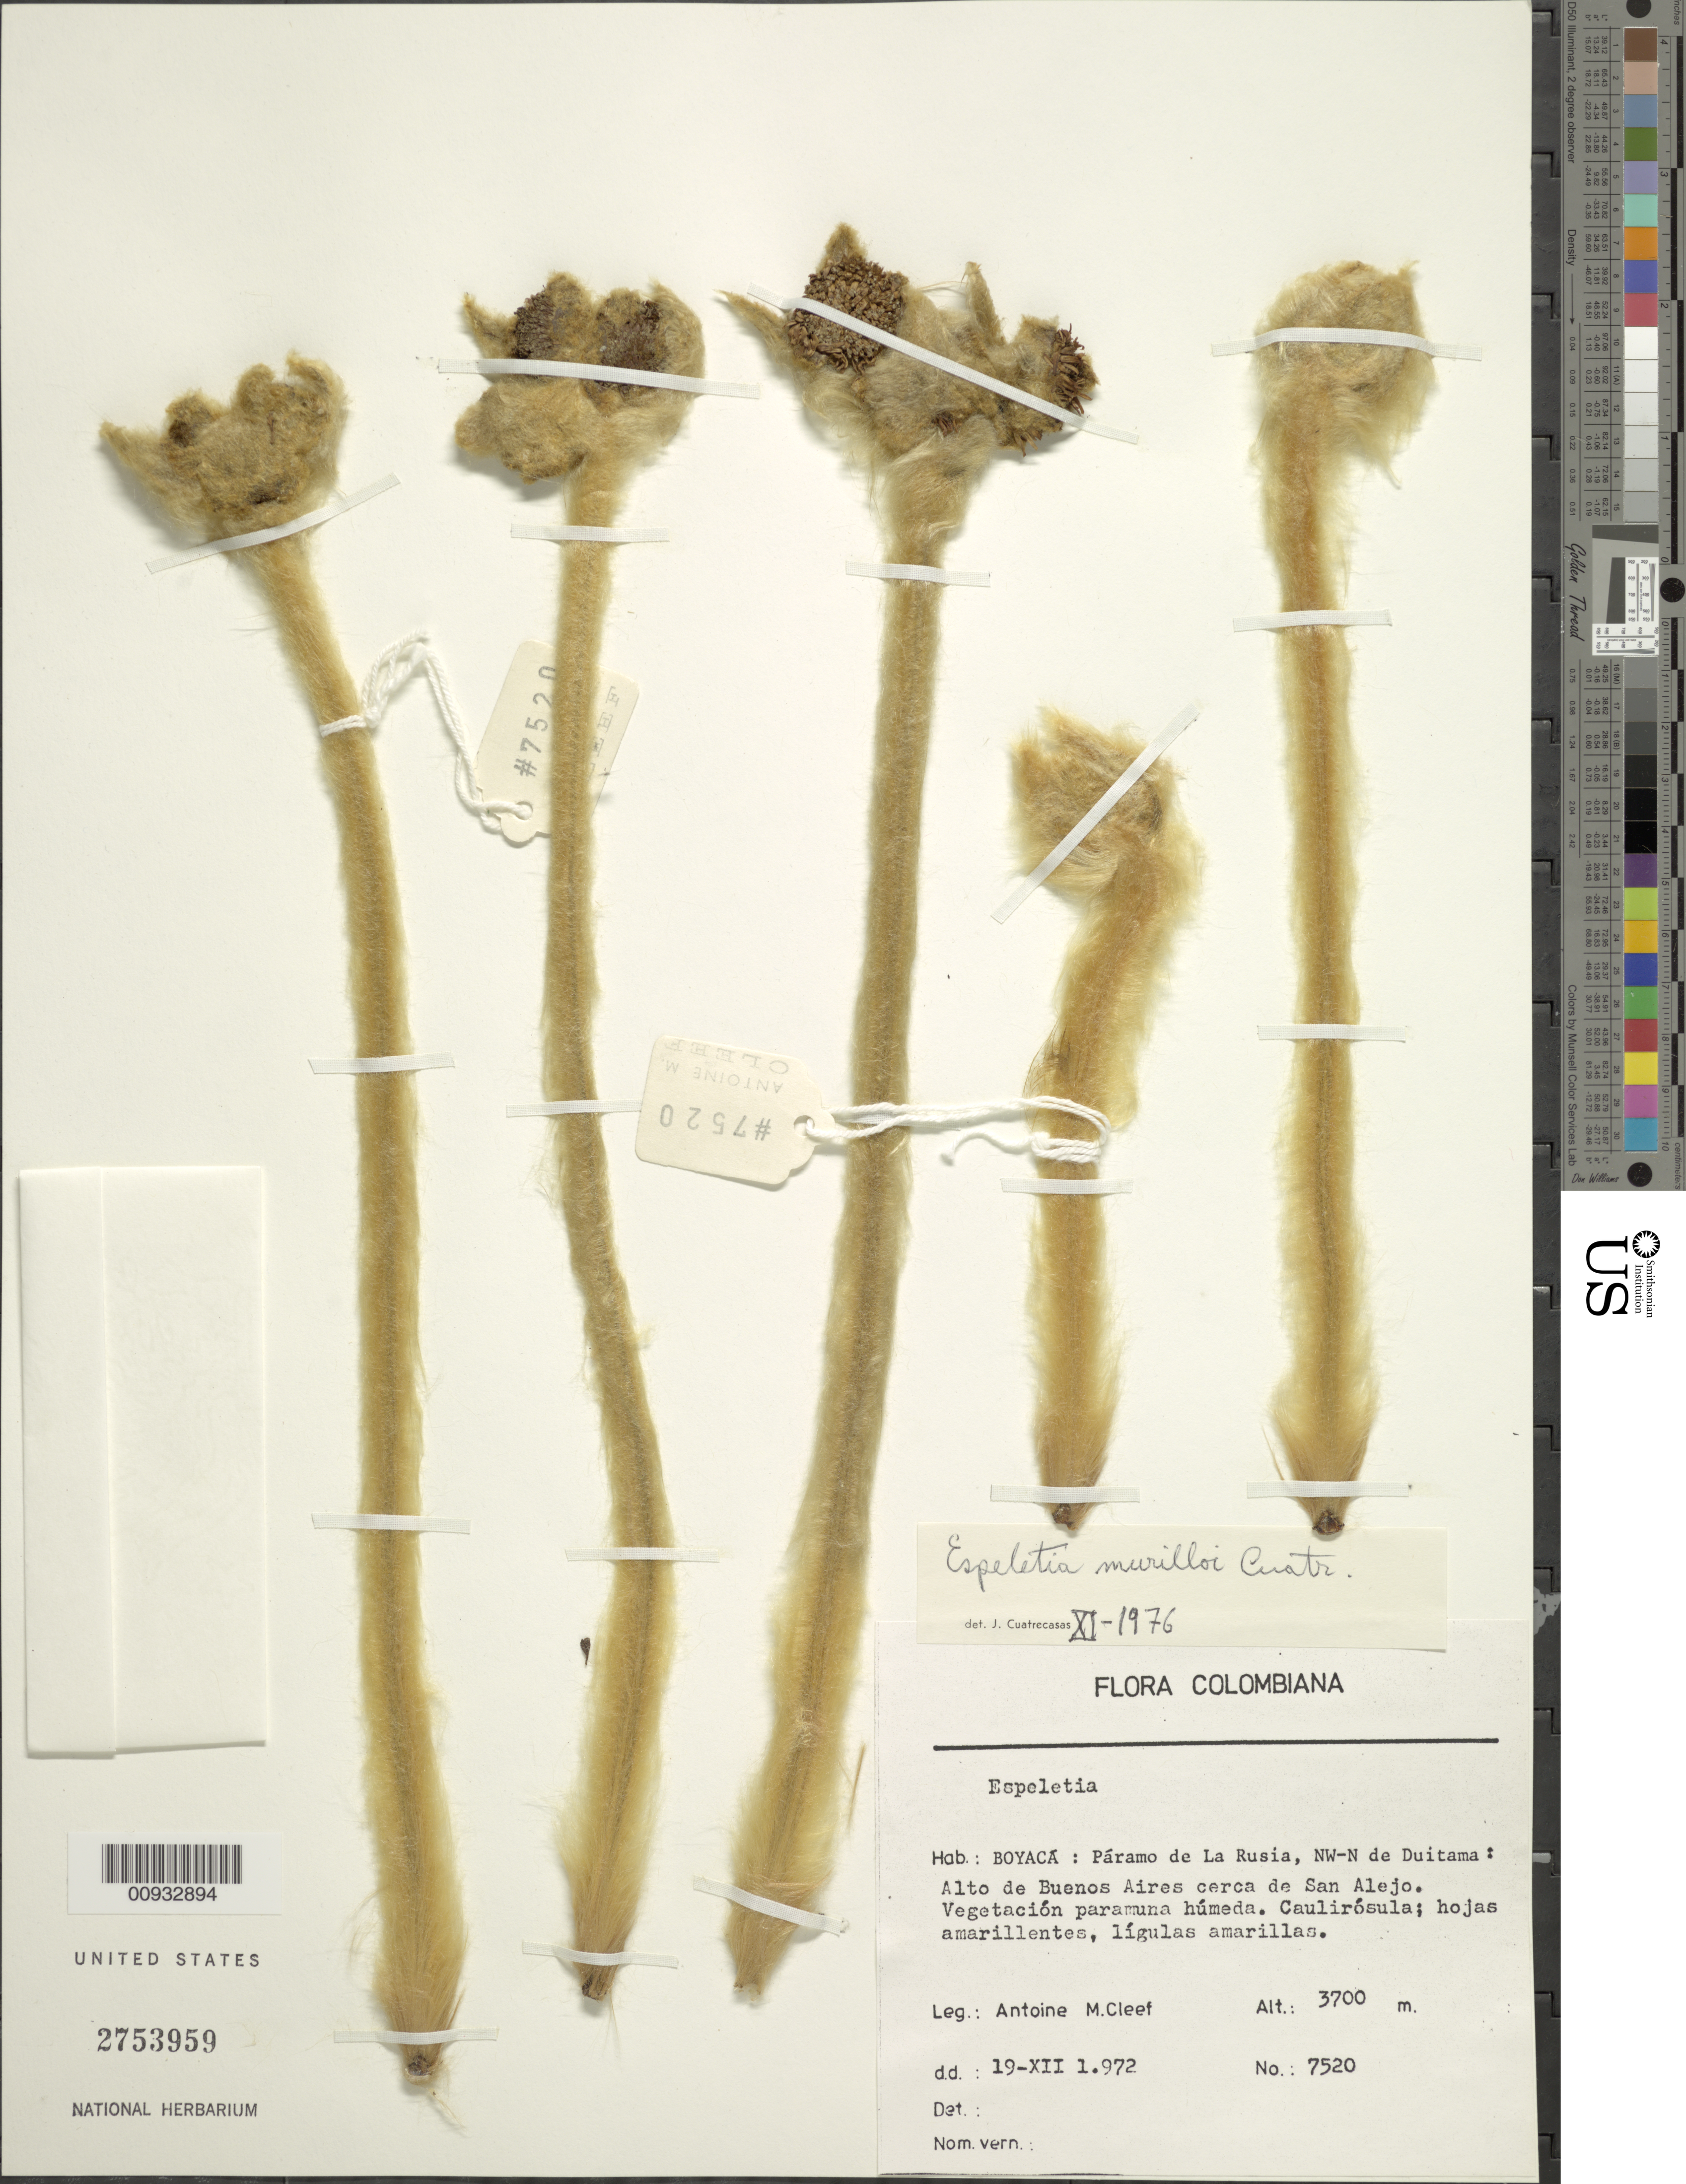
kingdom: Plantae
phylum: Tracheophyta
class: Magnoliopsida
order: Asterales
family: Asteraceae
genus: Espeletia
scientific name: Espeletia murilloi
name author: Cuatrec.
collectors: A. M. Cleef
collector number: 7520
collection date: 1972-12-19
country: Colombia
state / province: Boyacá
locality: Paramo de La Rusia, NW-N de Duitama, Alto de Buenos Aires cerca de San Alejo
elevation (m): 3700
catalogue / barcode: US 2753959